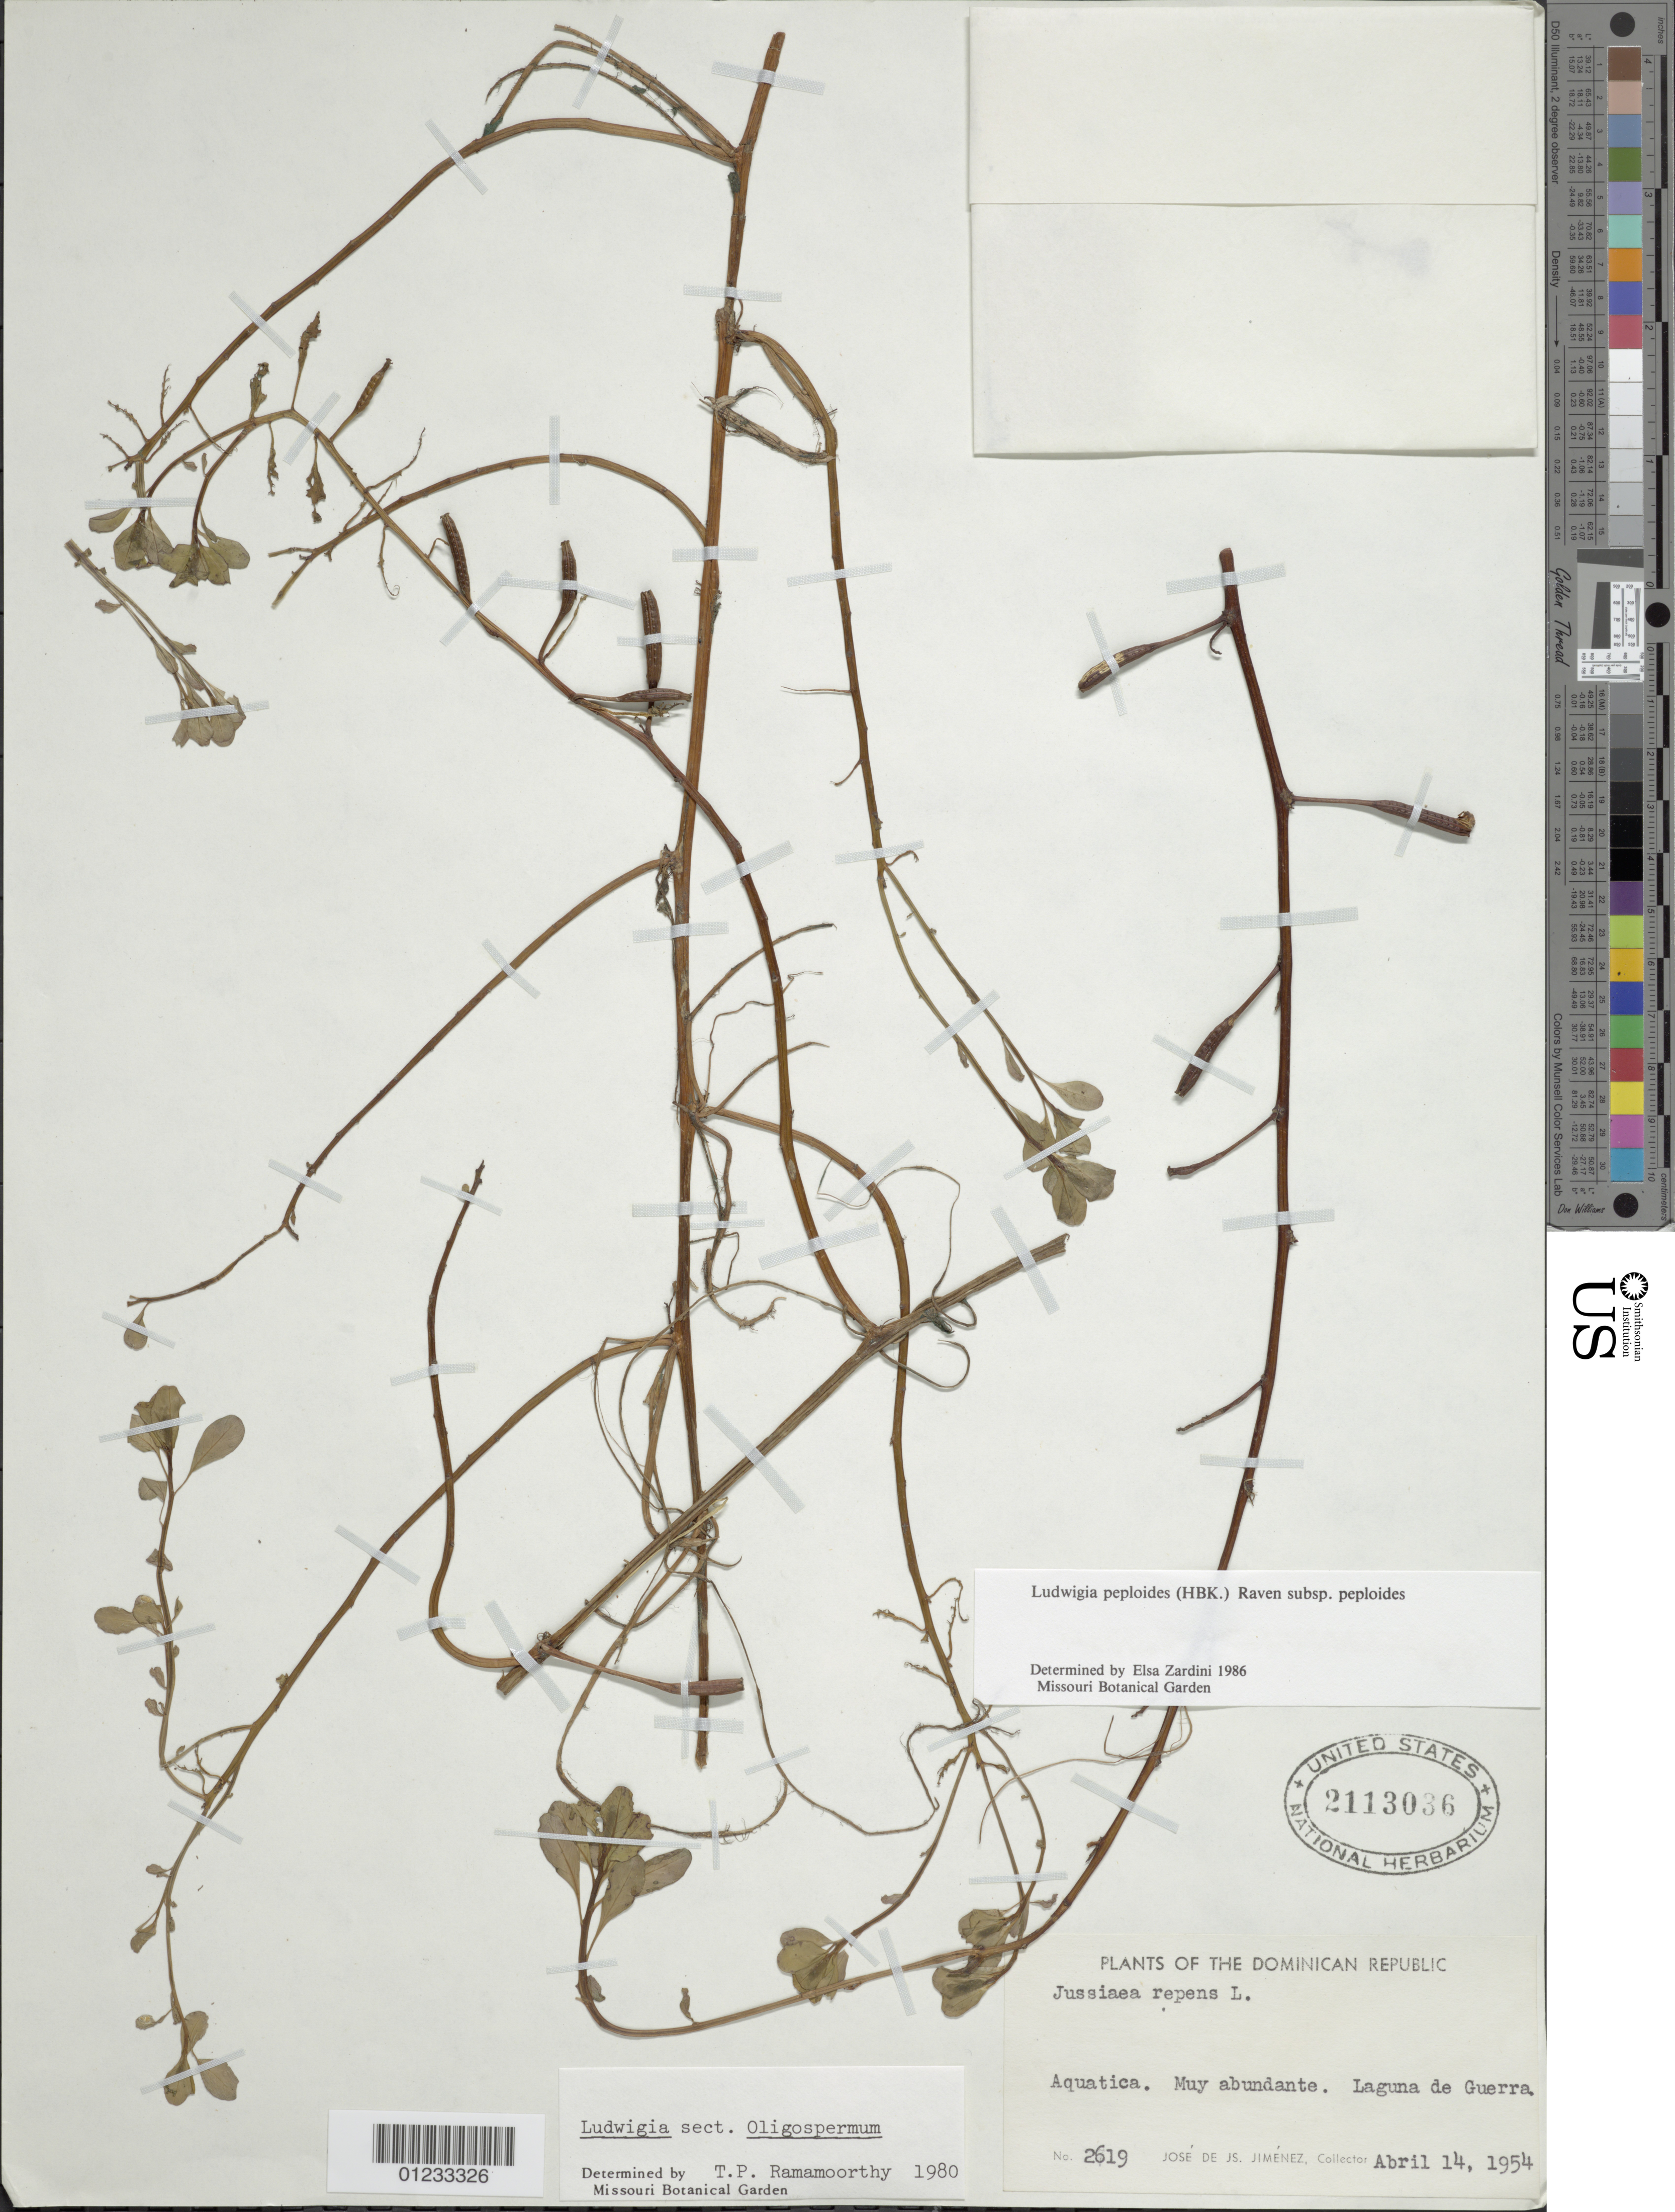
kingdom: Plantae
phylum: Tracheophyta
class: Magnoliopsida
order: Myrtales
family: Onagraceae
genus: Ludwigia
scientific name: Ludwigia peploides subsp. peploides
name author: (Kunth) P.H. Raven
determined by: Zardini, E. M.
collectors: J. J. Jiménez Almonte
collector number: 2619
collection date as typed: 14 Apr 1954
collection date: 1954-04-14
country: Dominican Republic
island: Hispaniola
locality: Laguna de Guerra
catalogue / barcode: US 2113036